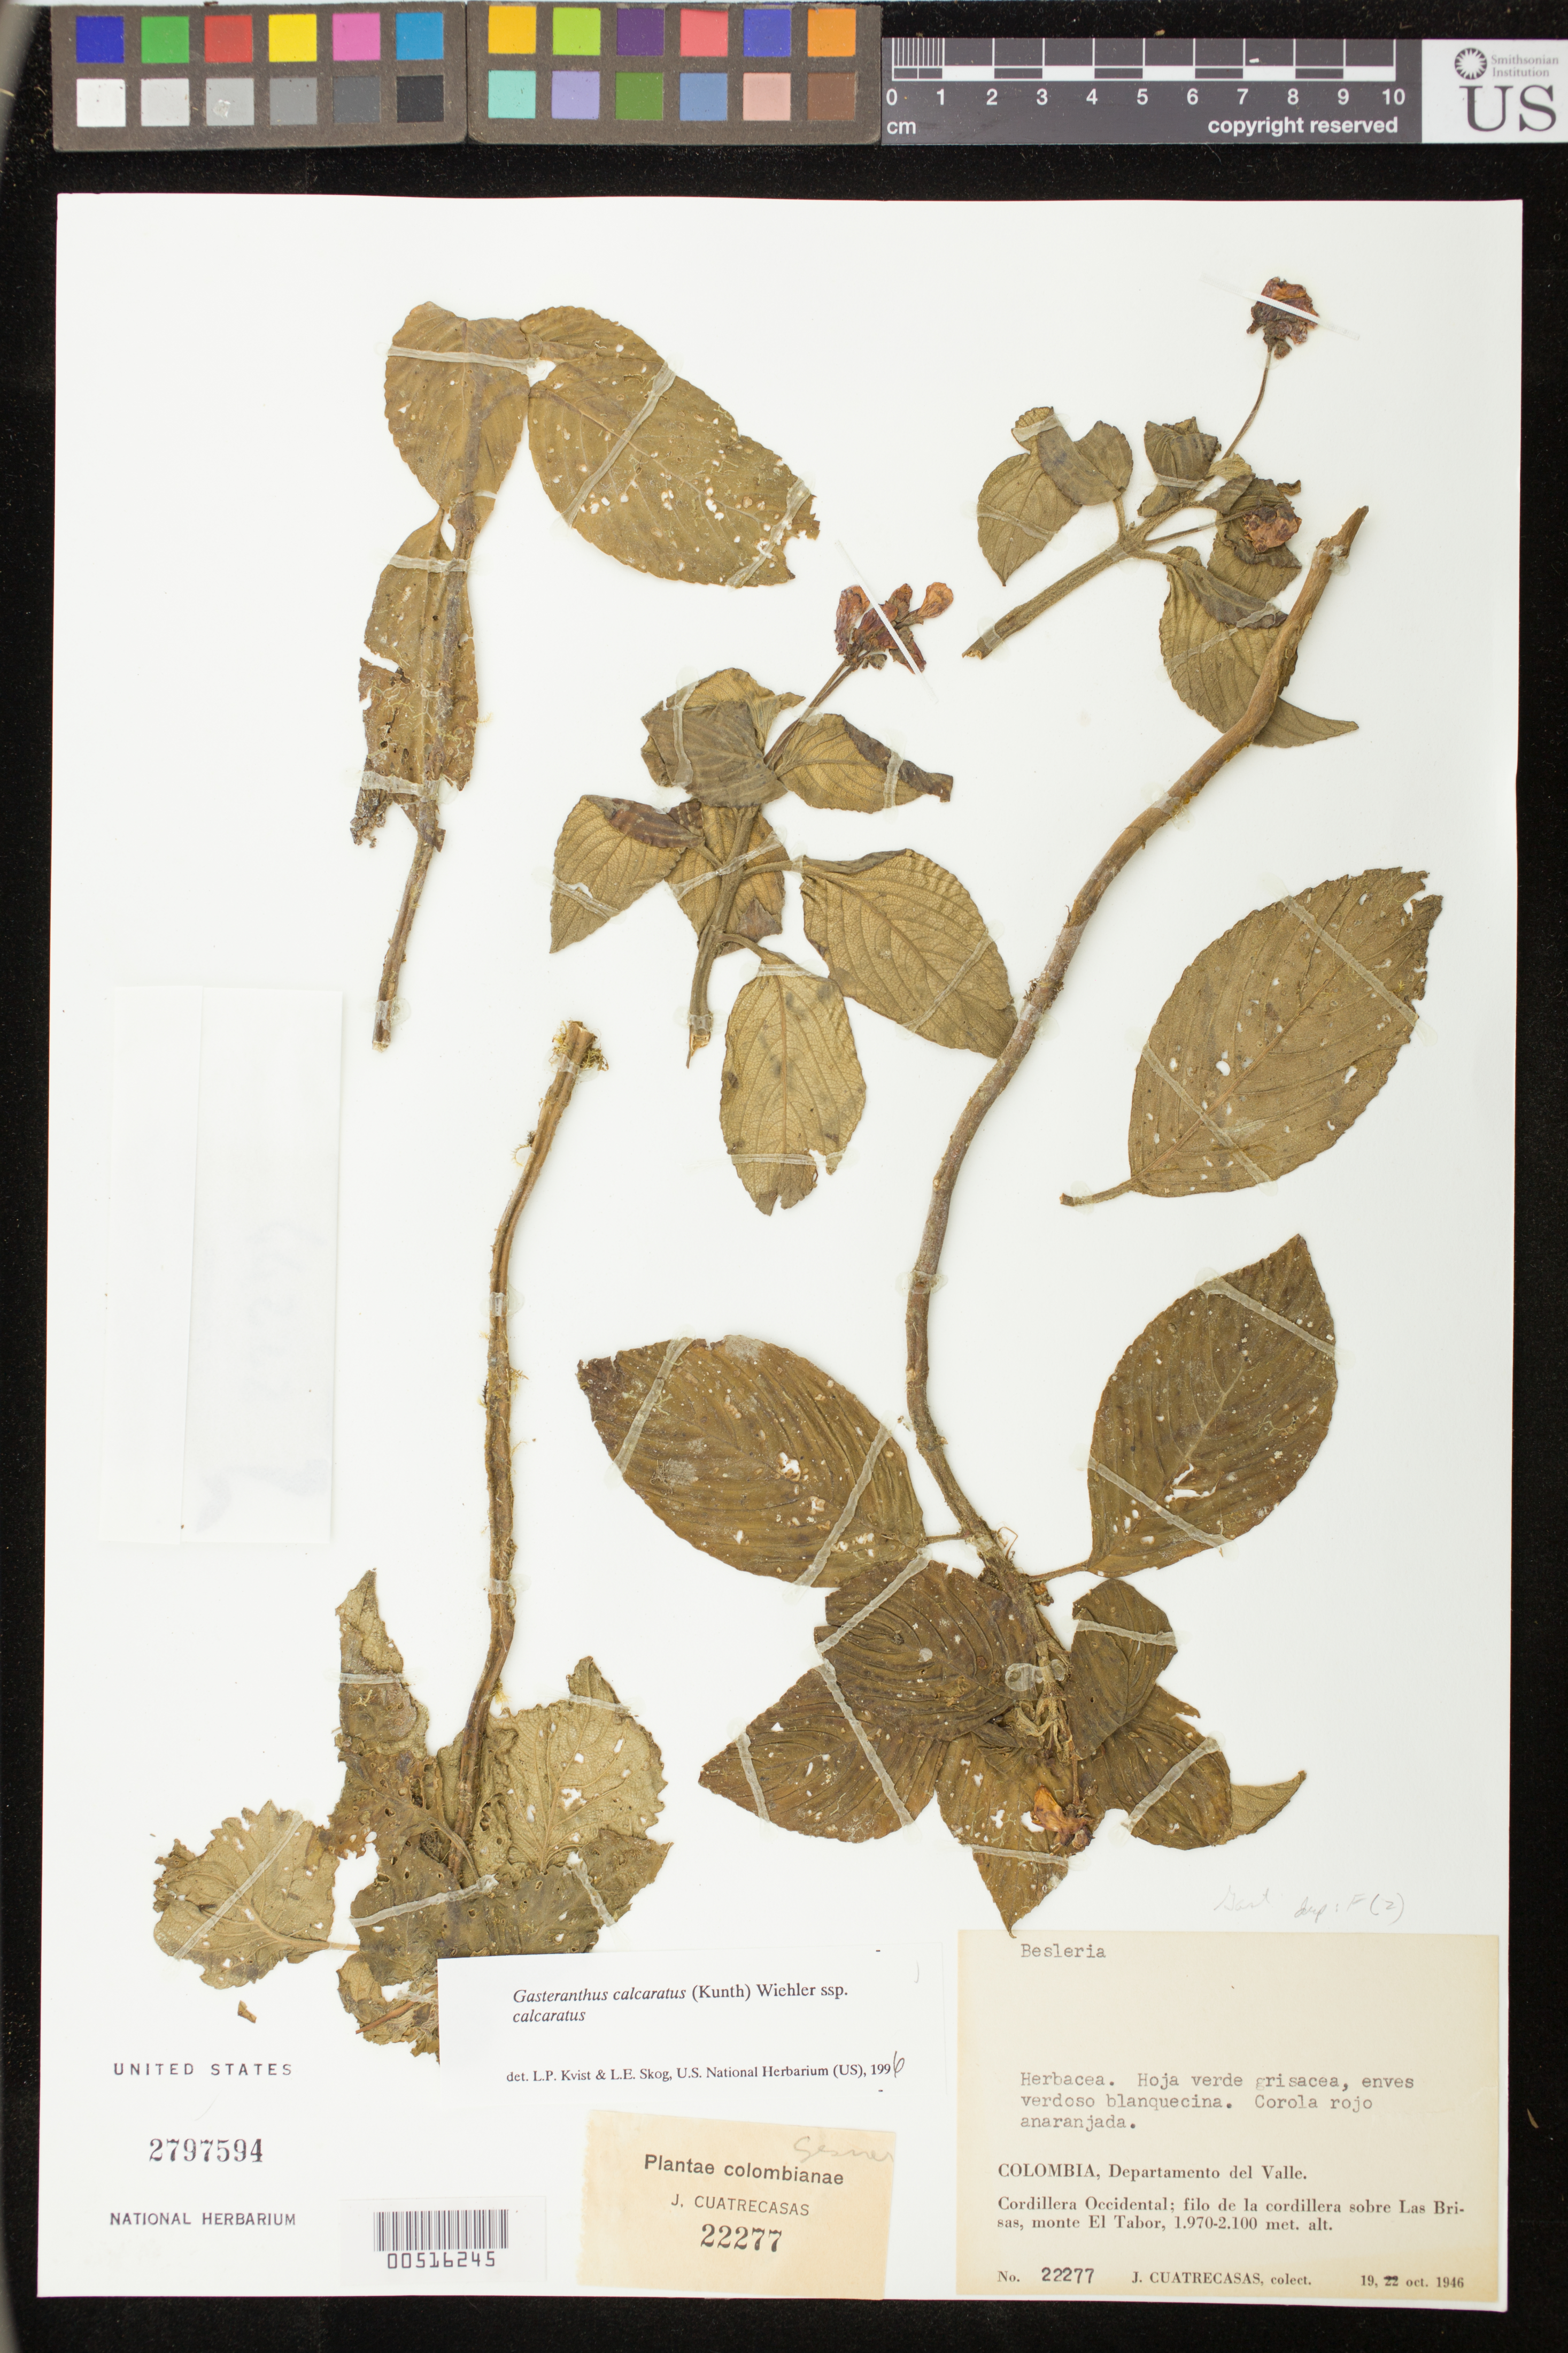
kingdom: Plantae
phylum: Tracheophyta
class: Magnoliopsida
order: Lamiales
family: Gesneriaceae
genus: Gasteranthus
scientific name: Gasteranthus calcaratus subsp. calcaratus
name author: (Kunth) Wiehler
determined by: Skog, Laurence E.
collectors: J. Cuatrecasas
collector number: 22277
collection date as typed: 19 Oct 1946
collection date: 1946-10-19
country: Colombia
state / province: Valle del Cauca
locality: Cordillera Occidental, filo de la cordillera sobre Las Brisas, Monte El Tabor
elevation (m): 1970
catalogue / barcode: US 2797594